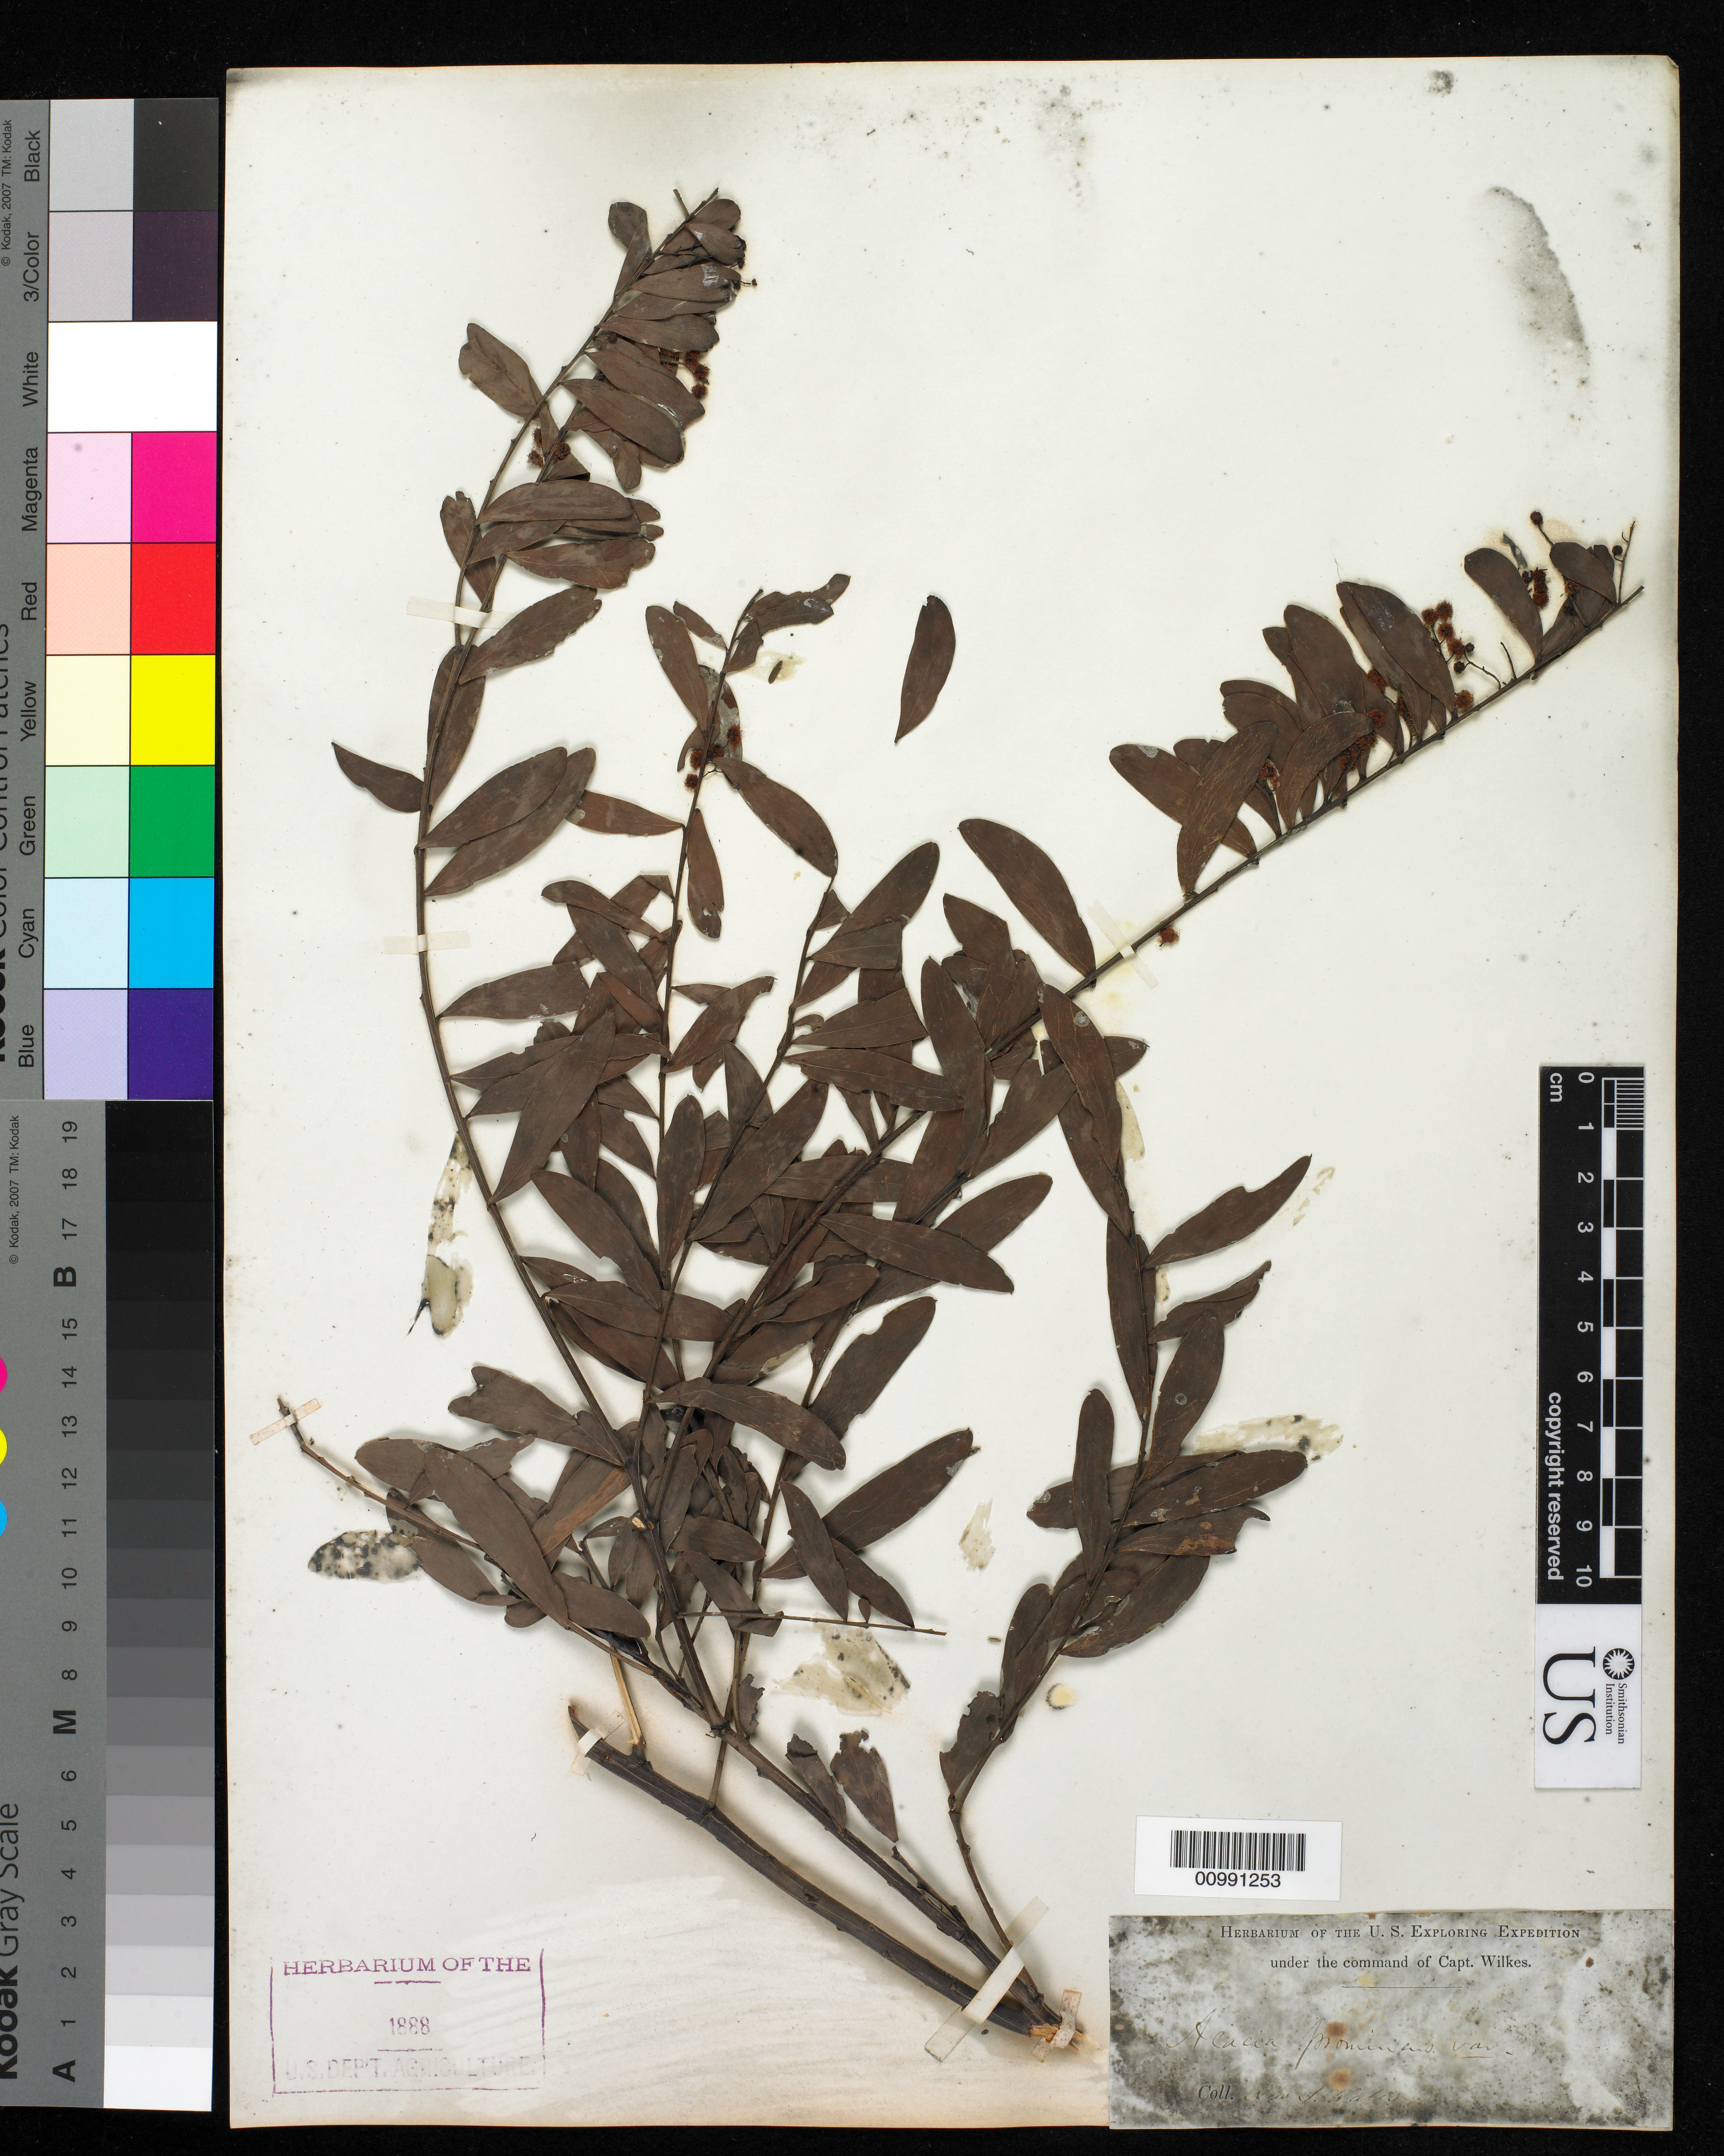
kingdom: Plantae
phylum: Tracheophyta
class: Magnoliopsida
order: Fabales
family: Fabaceae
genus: Acacia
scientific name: Acacia linifolia var. prominens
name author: (G. Don) C. Moore & Betche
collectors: Wilkes Explor. Exped.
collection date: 1838/1842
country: Australia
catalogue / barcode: US 98528